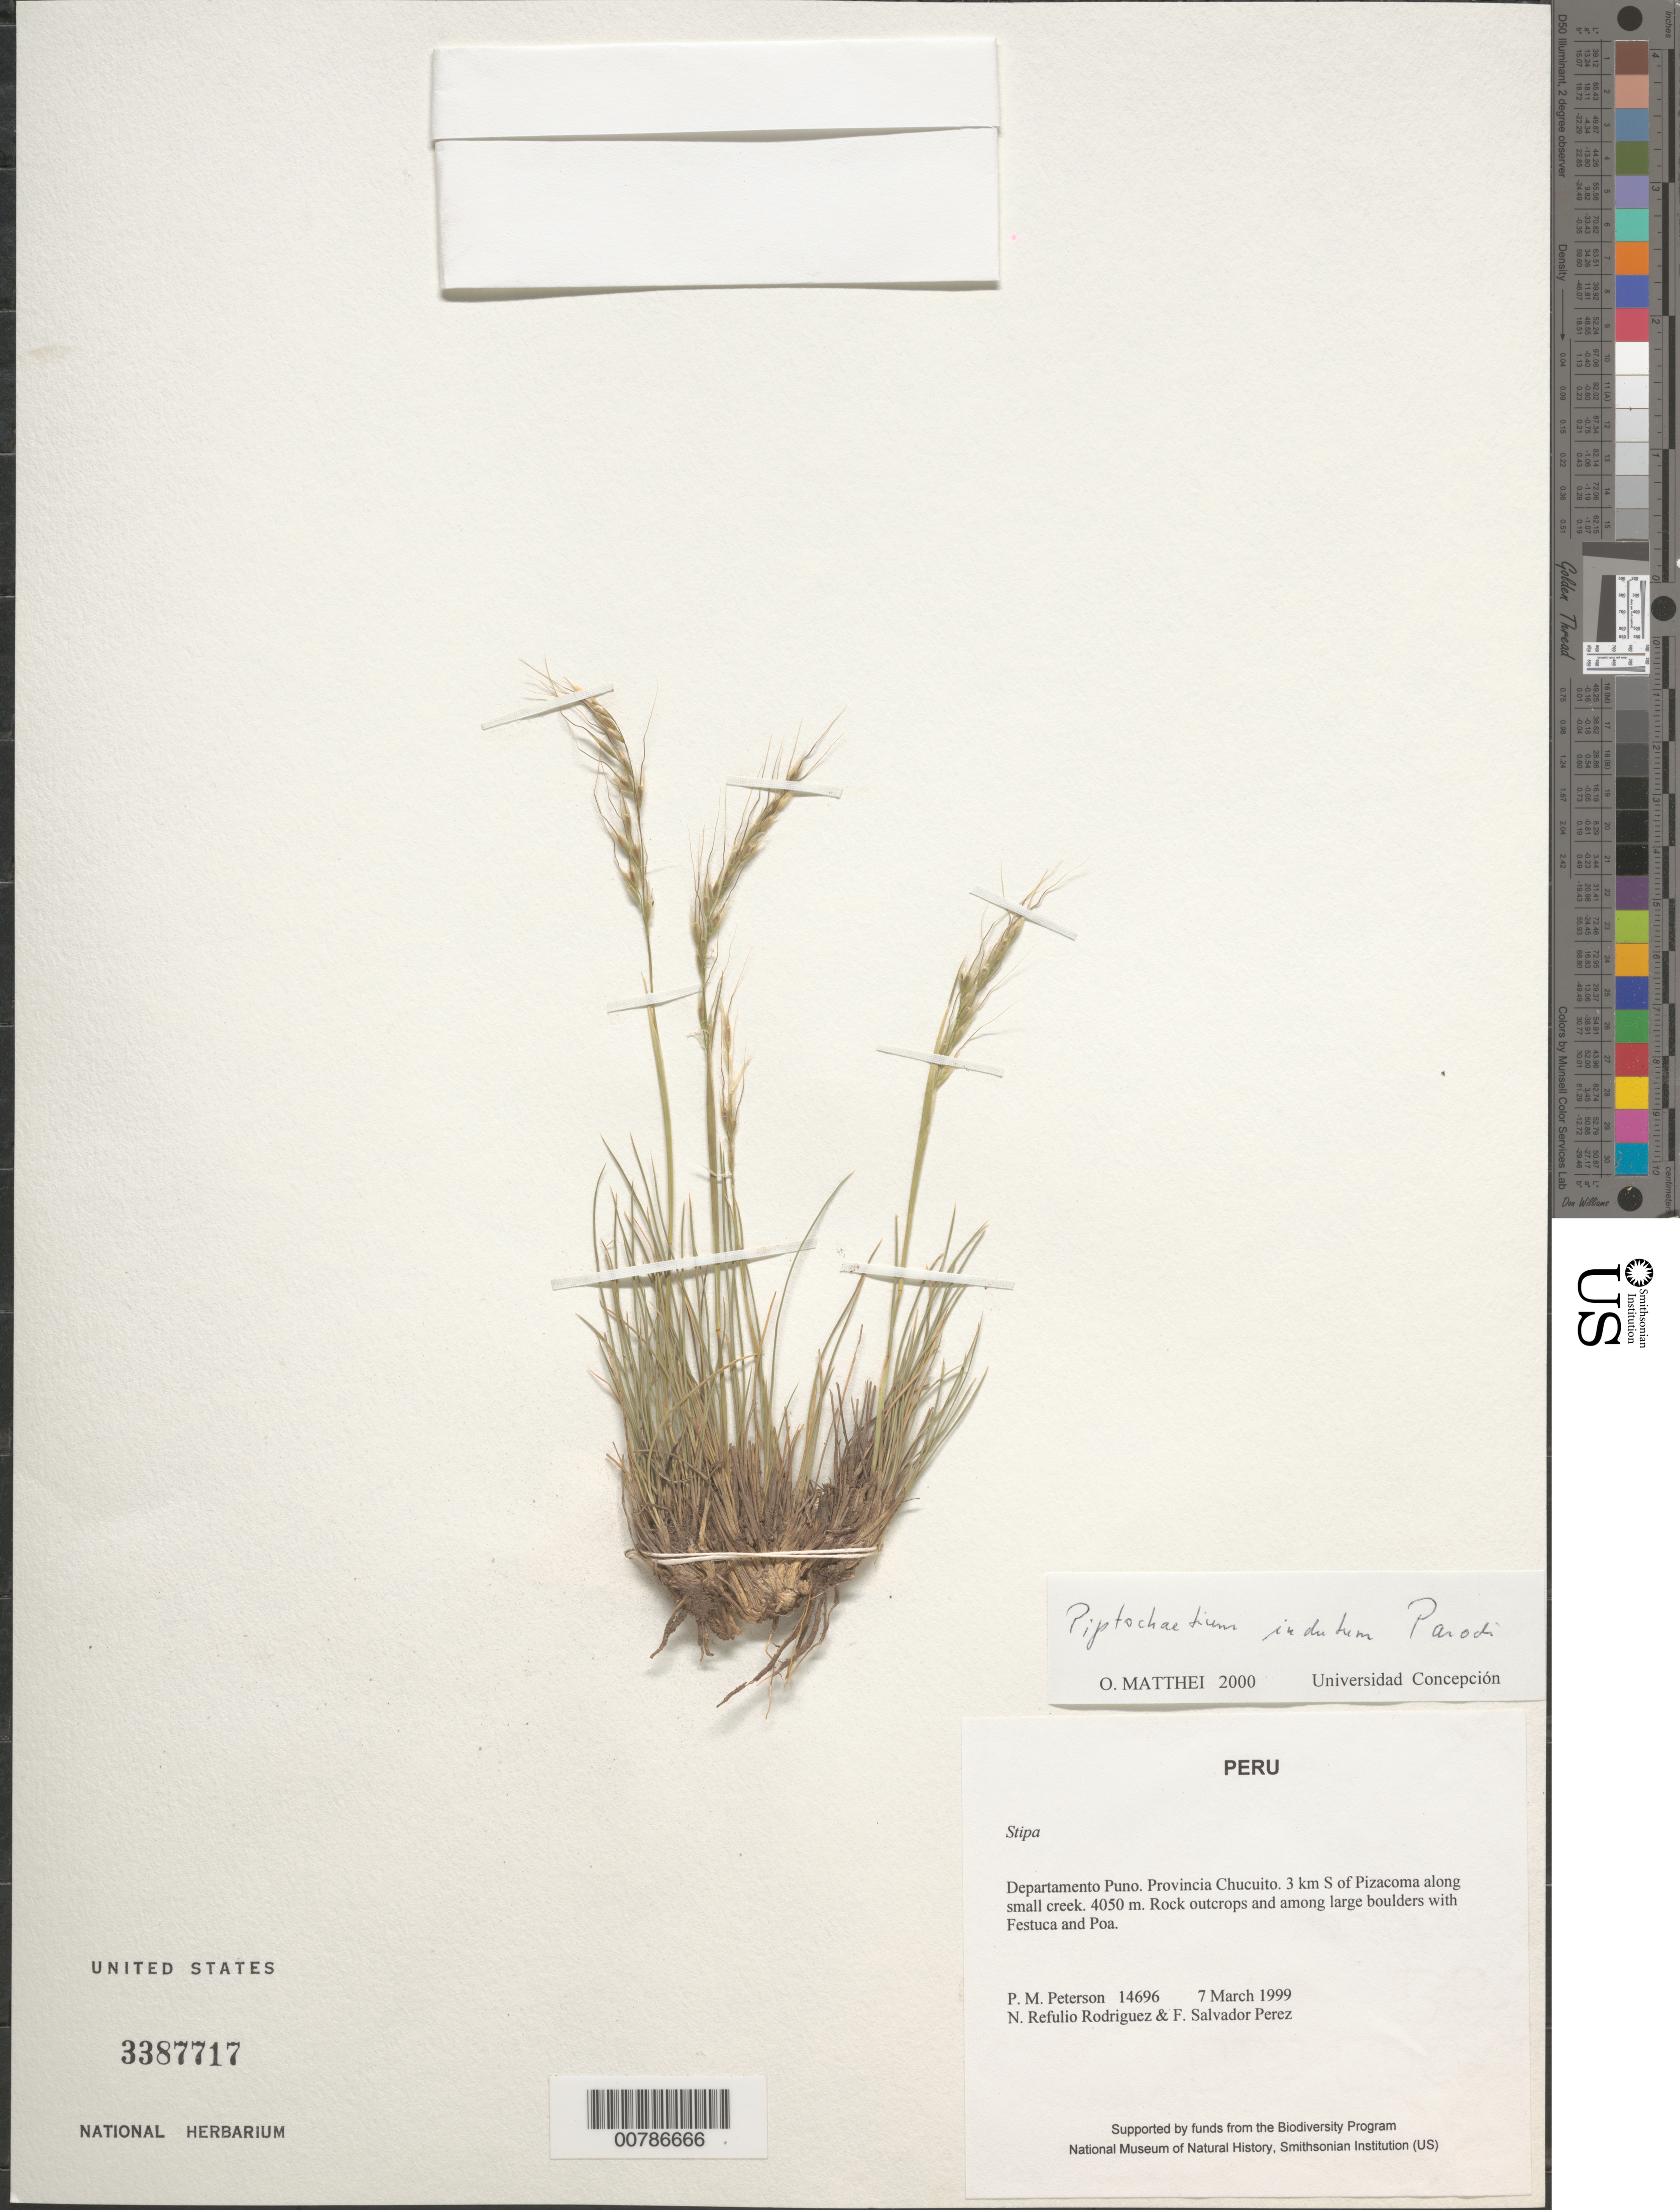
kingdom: Plantae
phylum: Tracheophyta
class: Liliopsida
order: Poales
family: Poaceae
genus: Piptochaetium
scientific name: Piptochaetium indutum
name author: Parodi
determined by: Matthei, O. R.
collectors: P. M. Peterson, N. Refulio-Rodríguez & F. Salvador Perez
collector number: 14696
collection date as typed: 07 Mar 1999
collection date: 1999-03-07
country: Peru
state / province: Puno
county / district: Chucuito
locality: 3 km S of Pizacoma along small creek.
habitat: Rock outcrops and among large boulders with Festuca and Poa.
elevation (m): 4050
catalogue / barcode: US 3387717